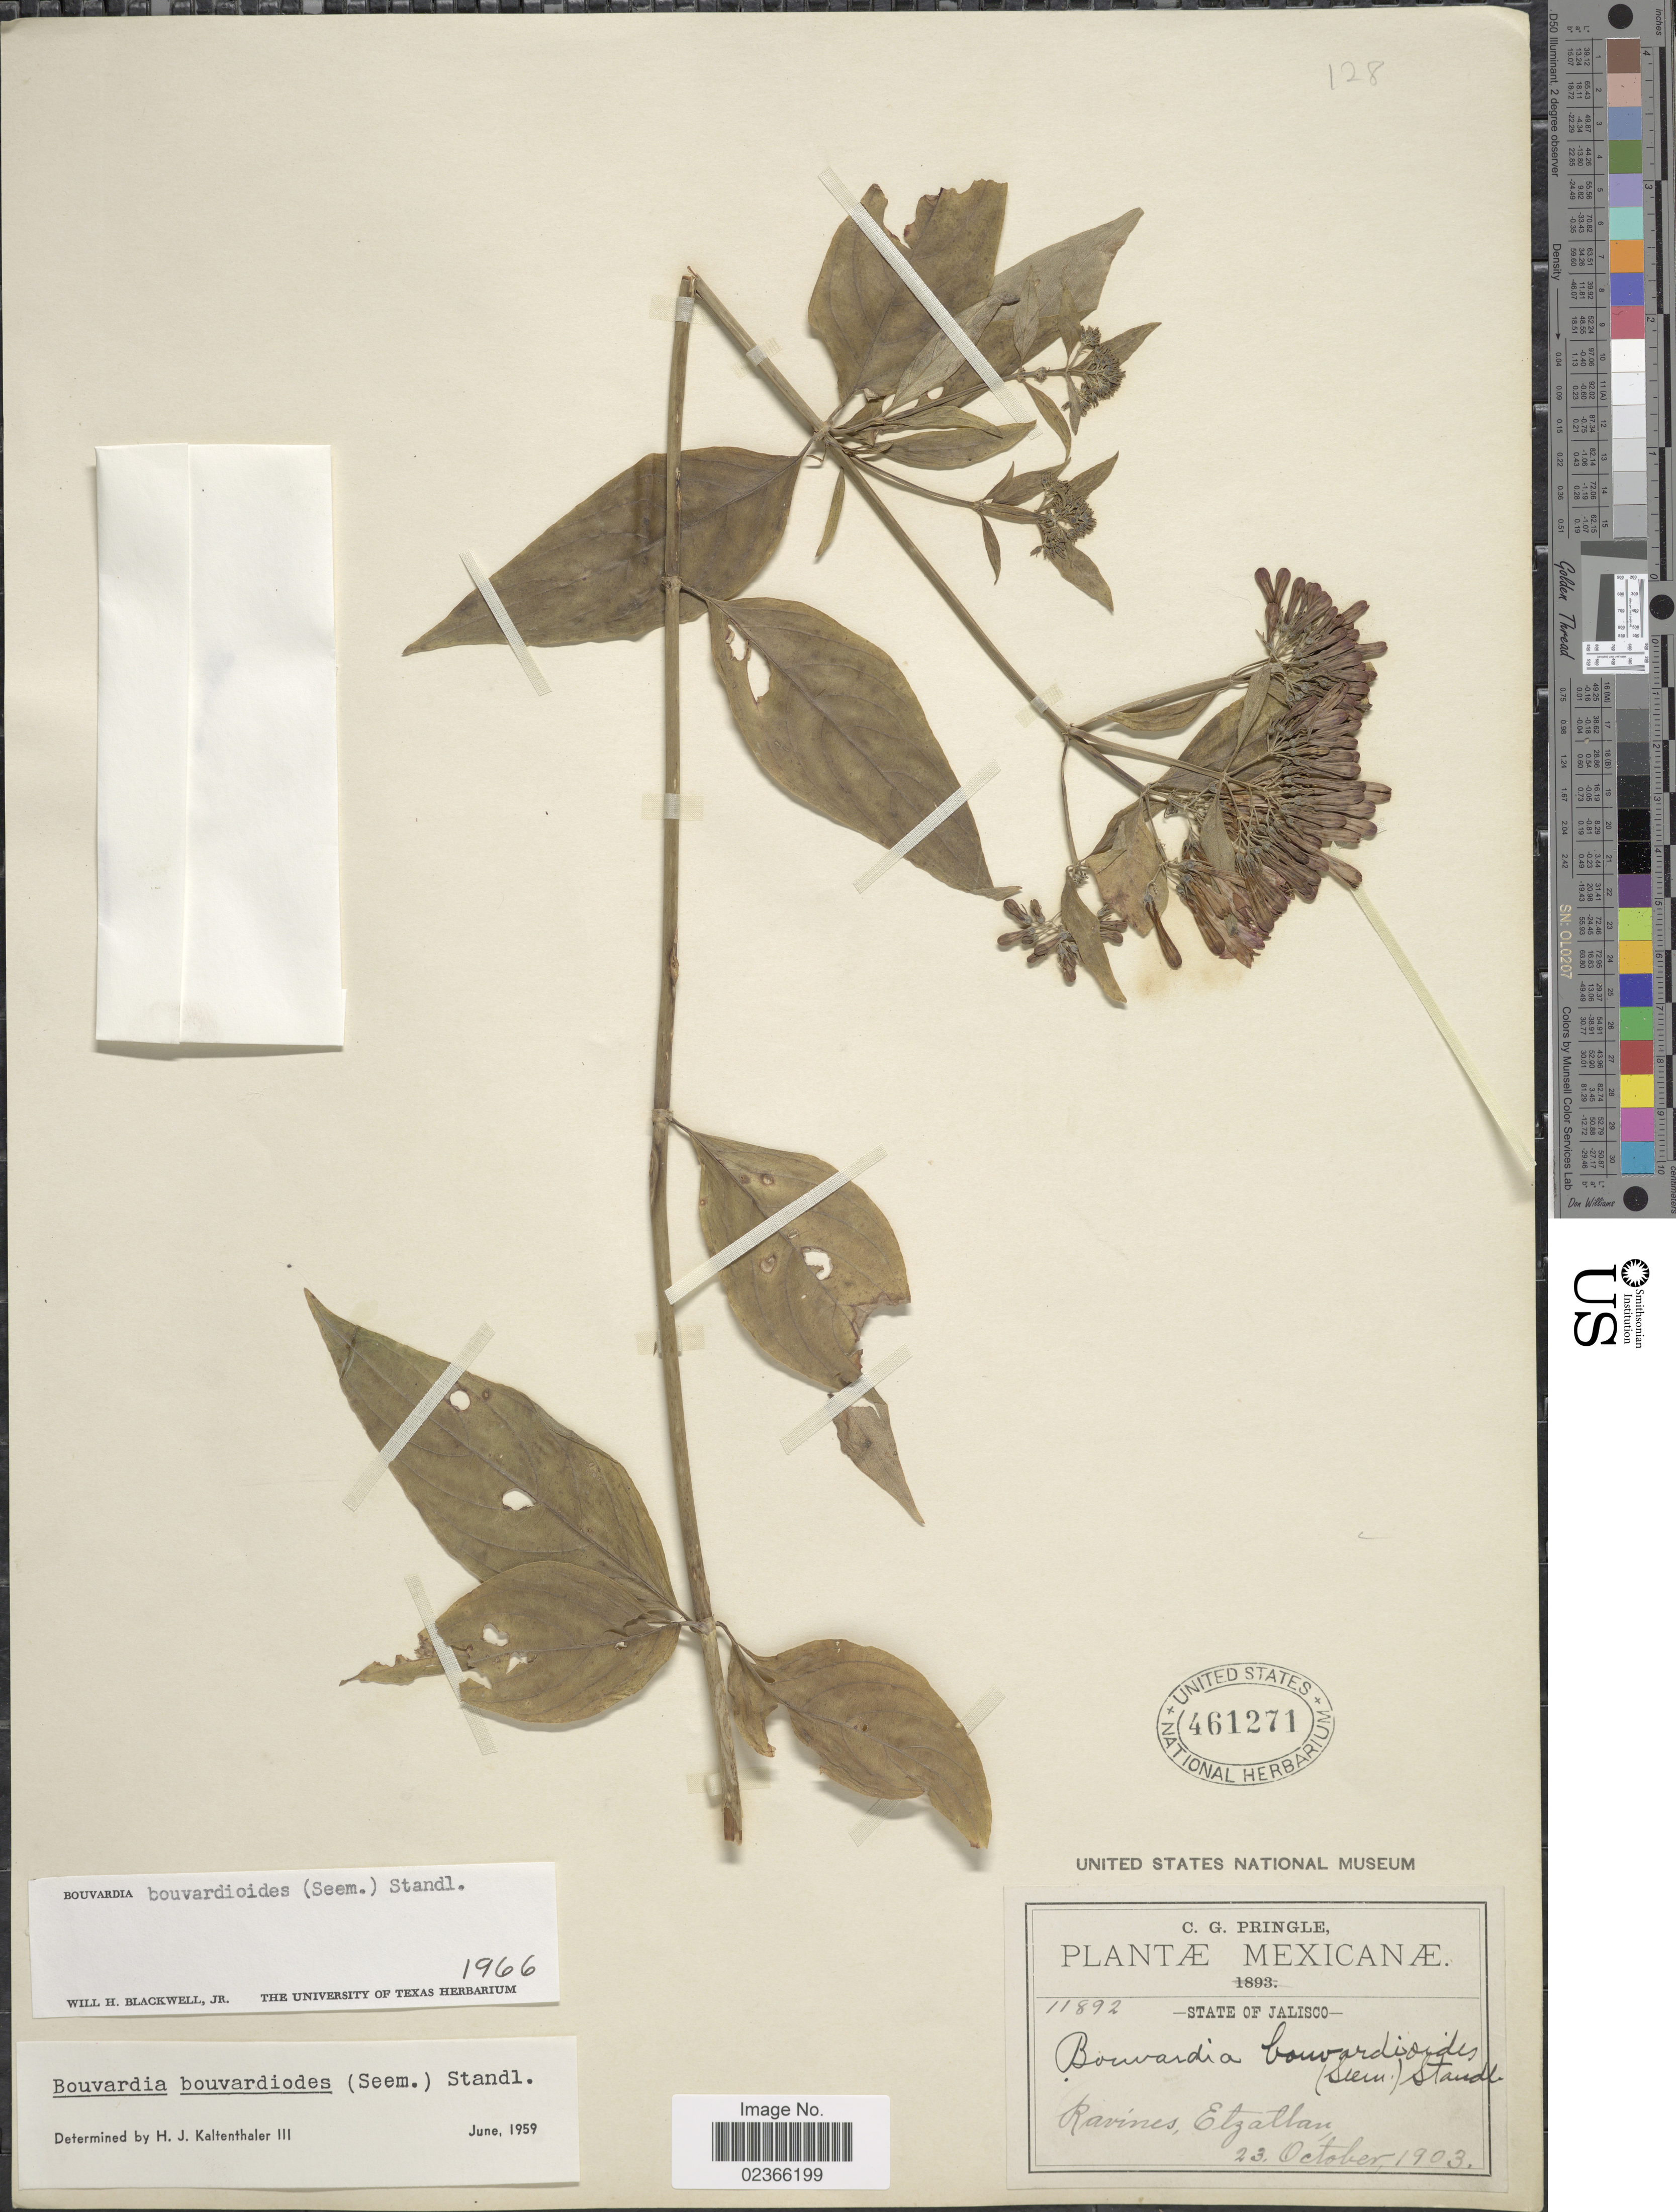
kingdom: Plantae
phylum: Tracheophyta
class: Magnoliopsida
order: Gentianales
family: Rubiaceae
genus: Bouvardia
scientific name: Bouvardia bouvardioides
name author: (Seem.) Standl.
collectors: C. G. Pringle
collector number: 11892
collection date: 1903-10-23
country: Mexico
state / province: Jalisco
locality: Ravines, Etzatlan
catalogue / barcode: US 461271